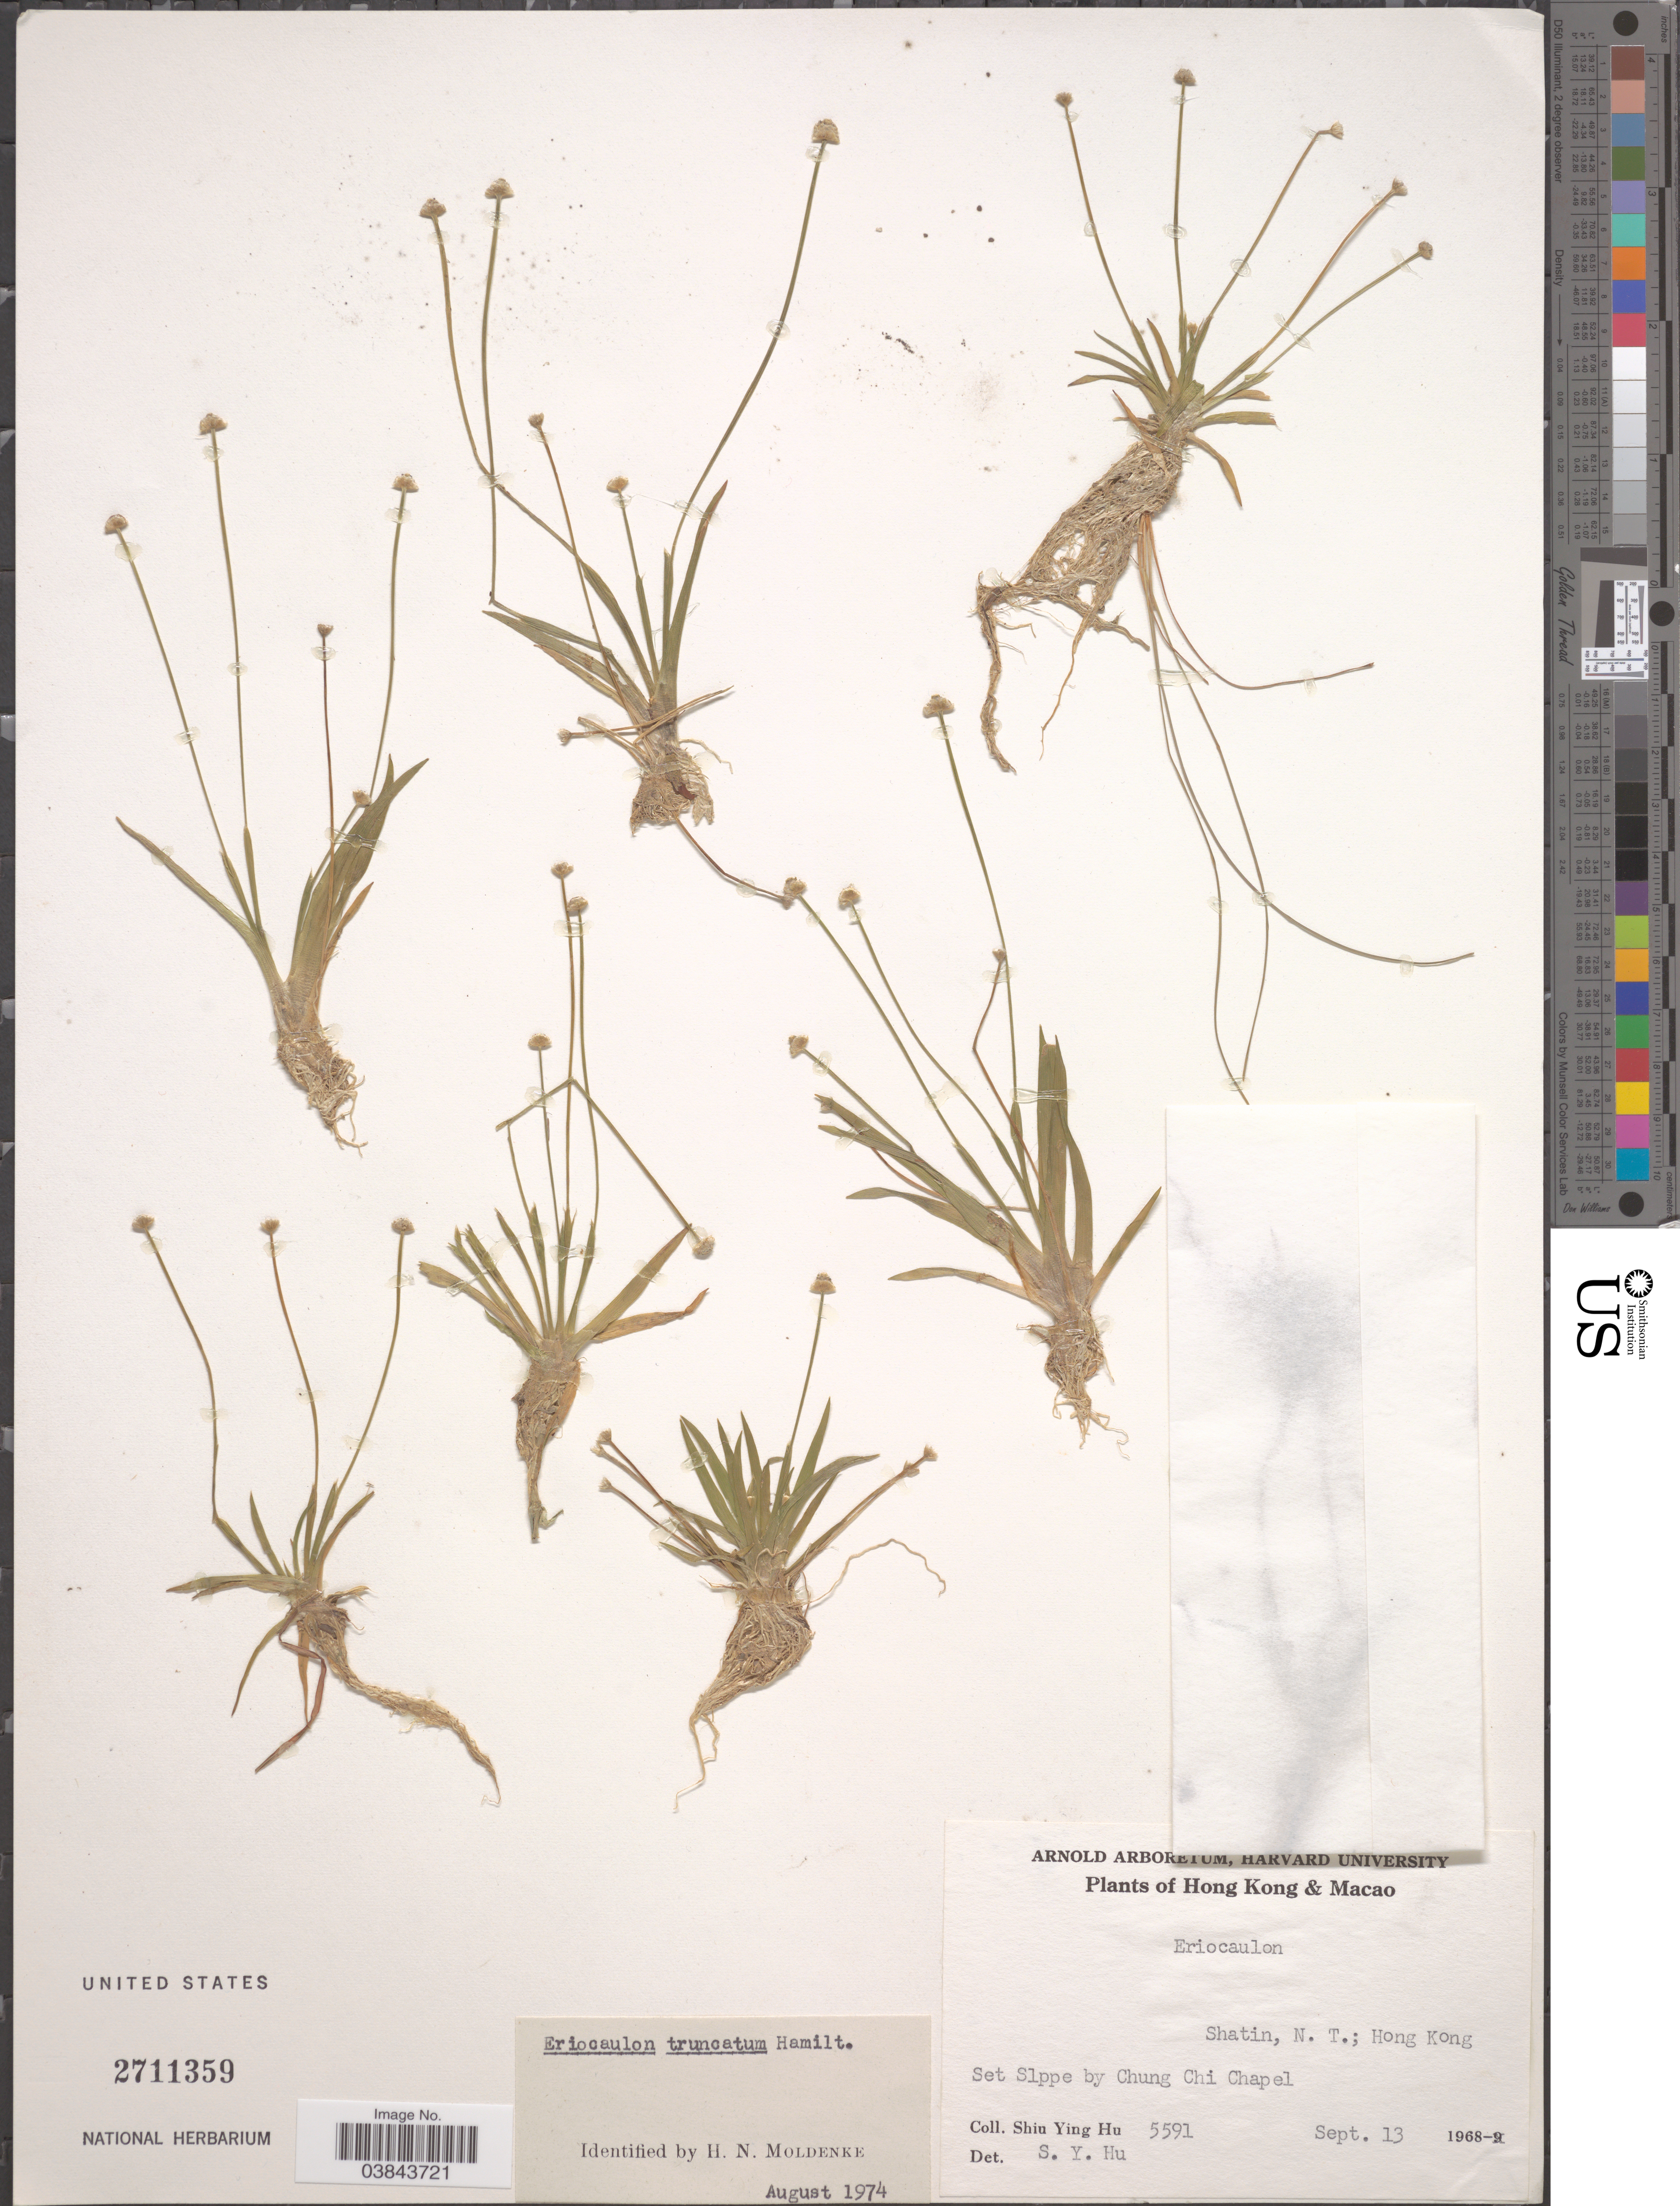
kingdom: Plantae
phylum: Tracheophyta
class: Liliopsida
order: Poales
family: Eriocaulaceae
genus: Eriocaulon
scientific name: Eriocaulon truncatum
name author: Buch.-Ham. ex Mart.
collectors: S. Y. Hu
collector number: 5591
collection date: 1968-09-13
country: China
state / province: Hong Kong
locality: Macao. Shatin, N. T. ; Hong Kong. Set Slppe by Chung Chi Chapel.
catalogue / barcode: US 2711359